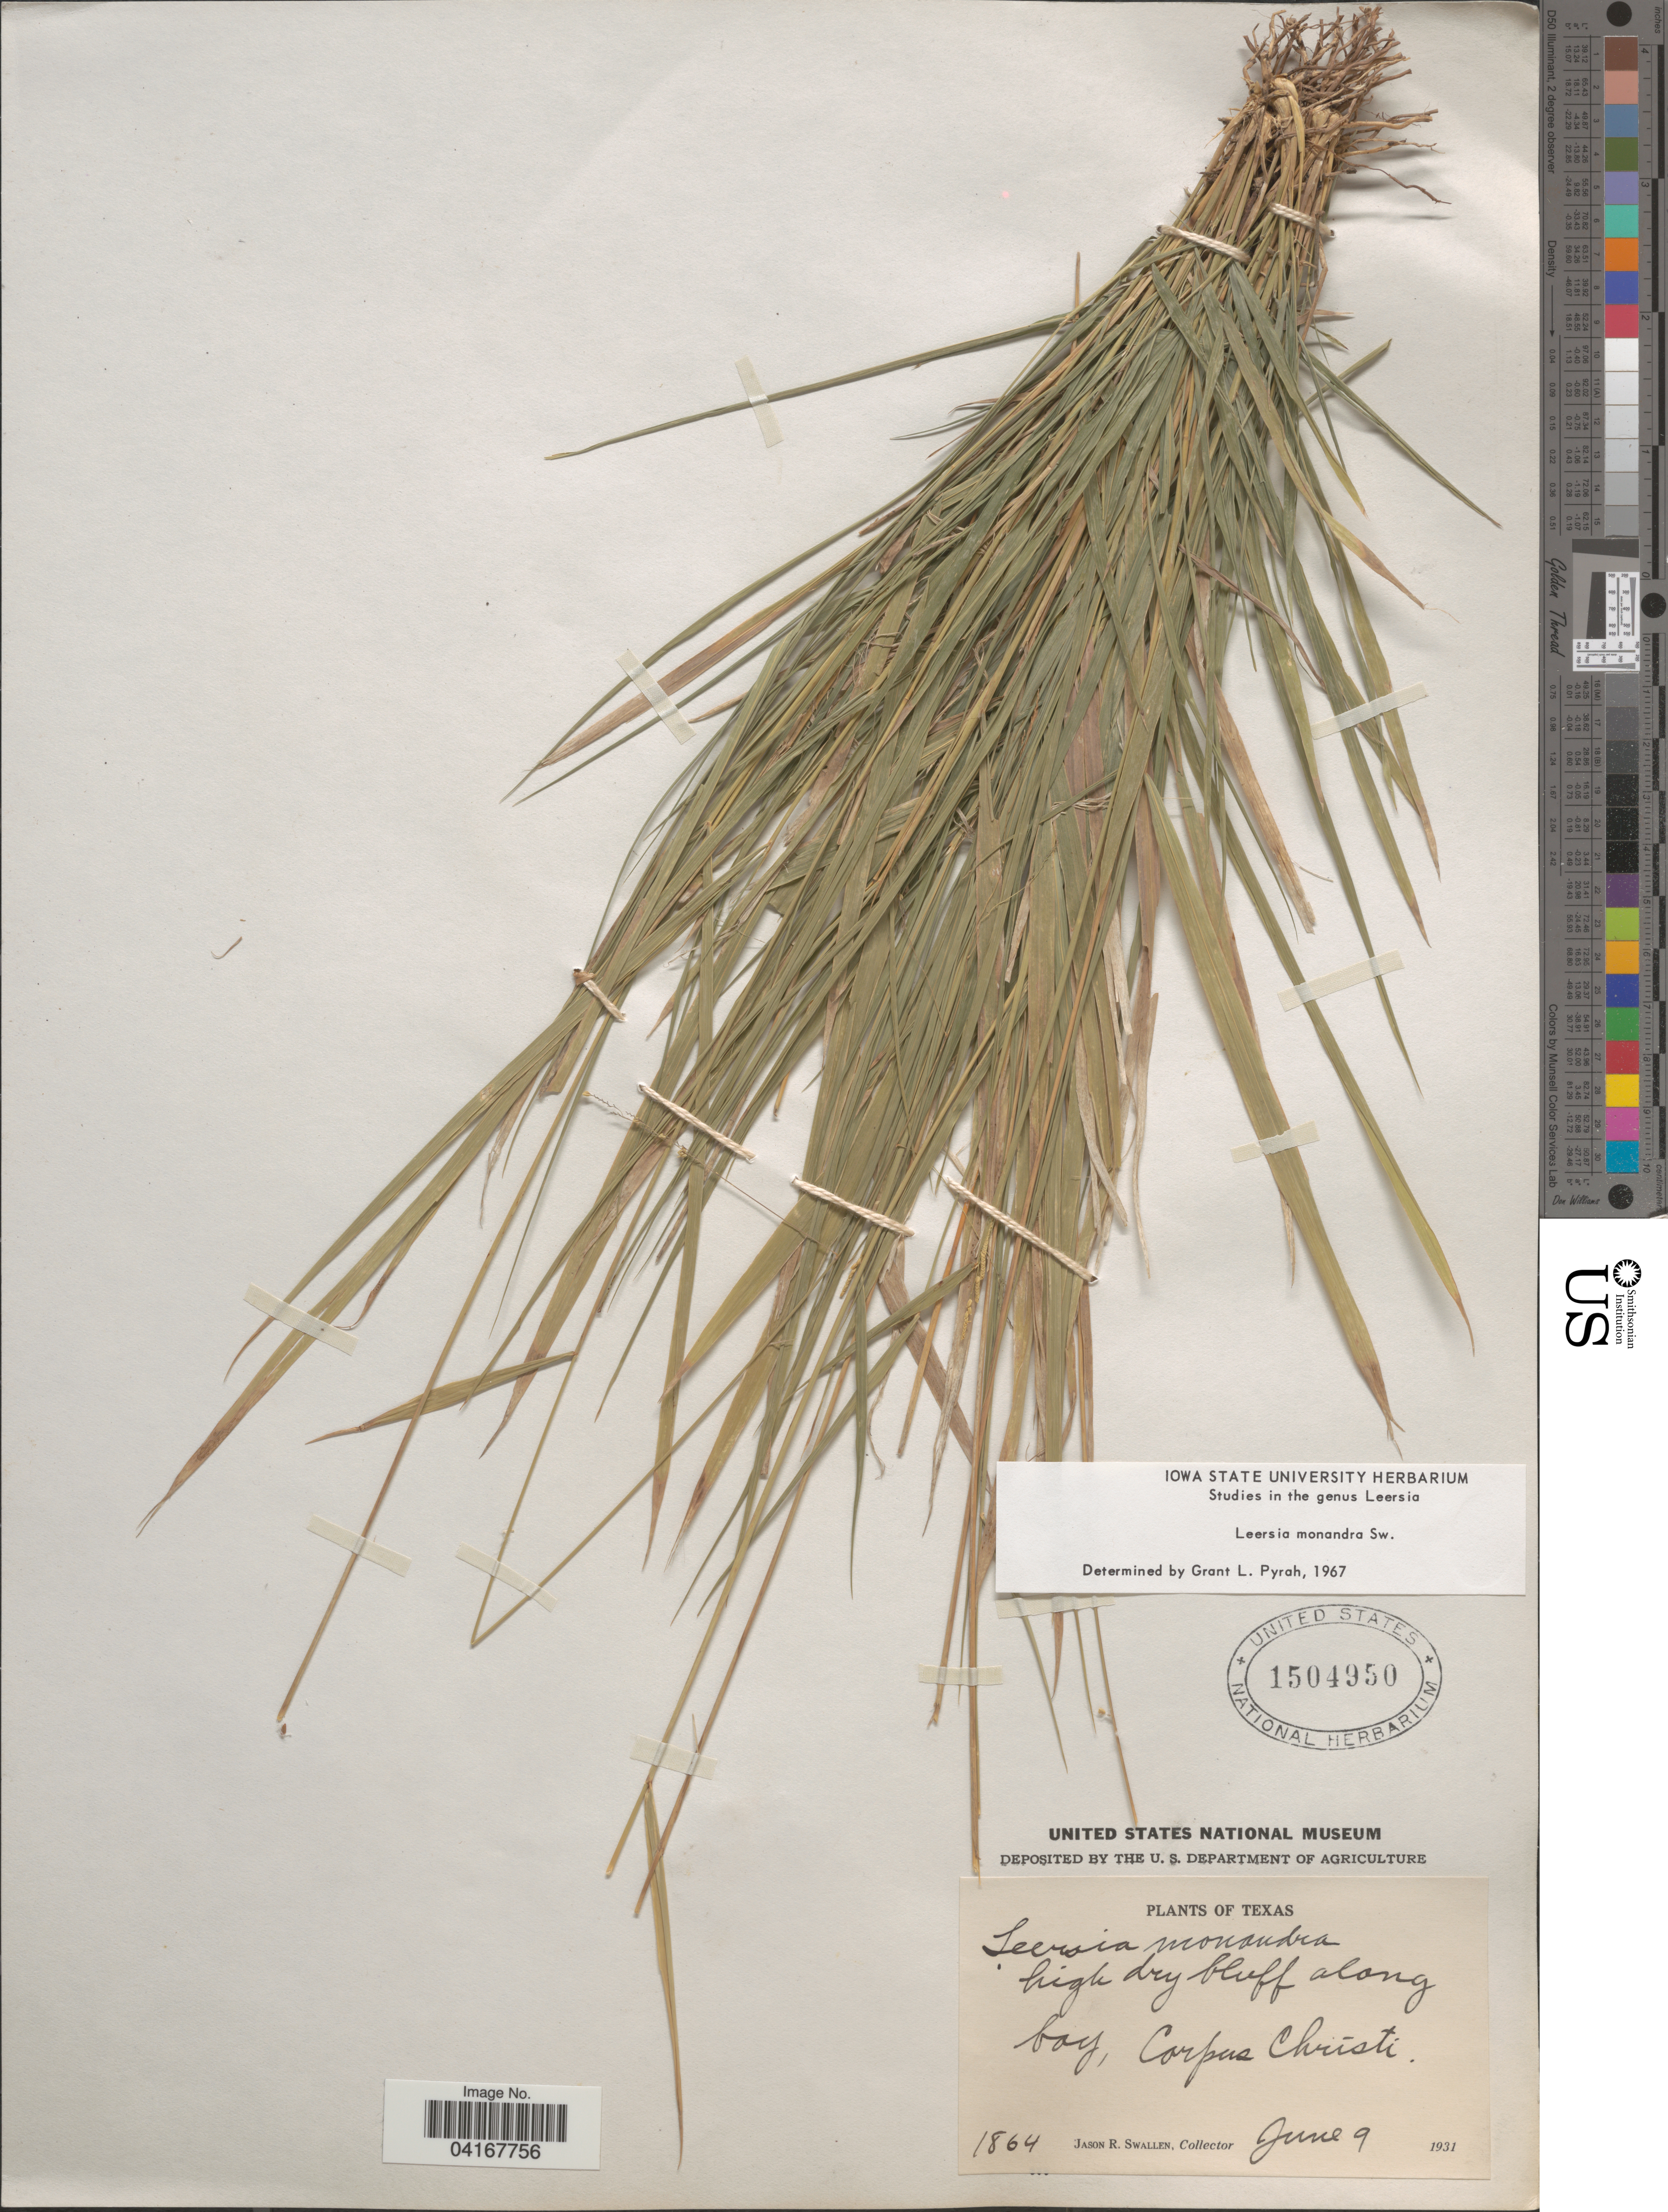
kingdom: Plantae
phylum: Tracheophyta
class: Liliopsida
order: Poales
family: Poaceae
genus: Leersia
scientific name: Leersia monandra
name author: Sw.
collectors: J. R. Swallen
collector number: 1864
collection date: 1931-06-09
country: United States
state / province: Texas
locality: High dry bluff along bay, Corpus Christi.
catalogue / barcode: US 1504950